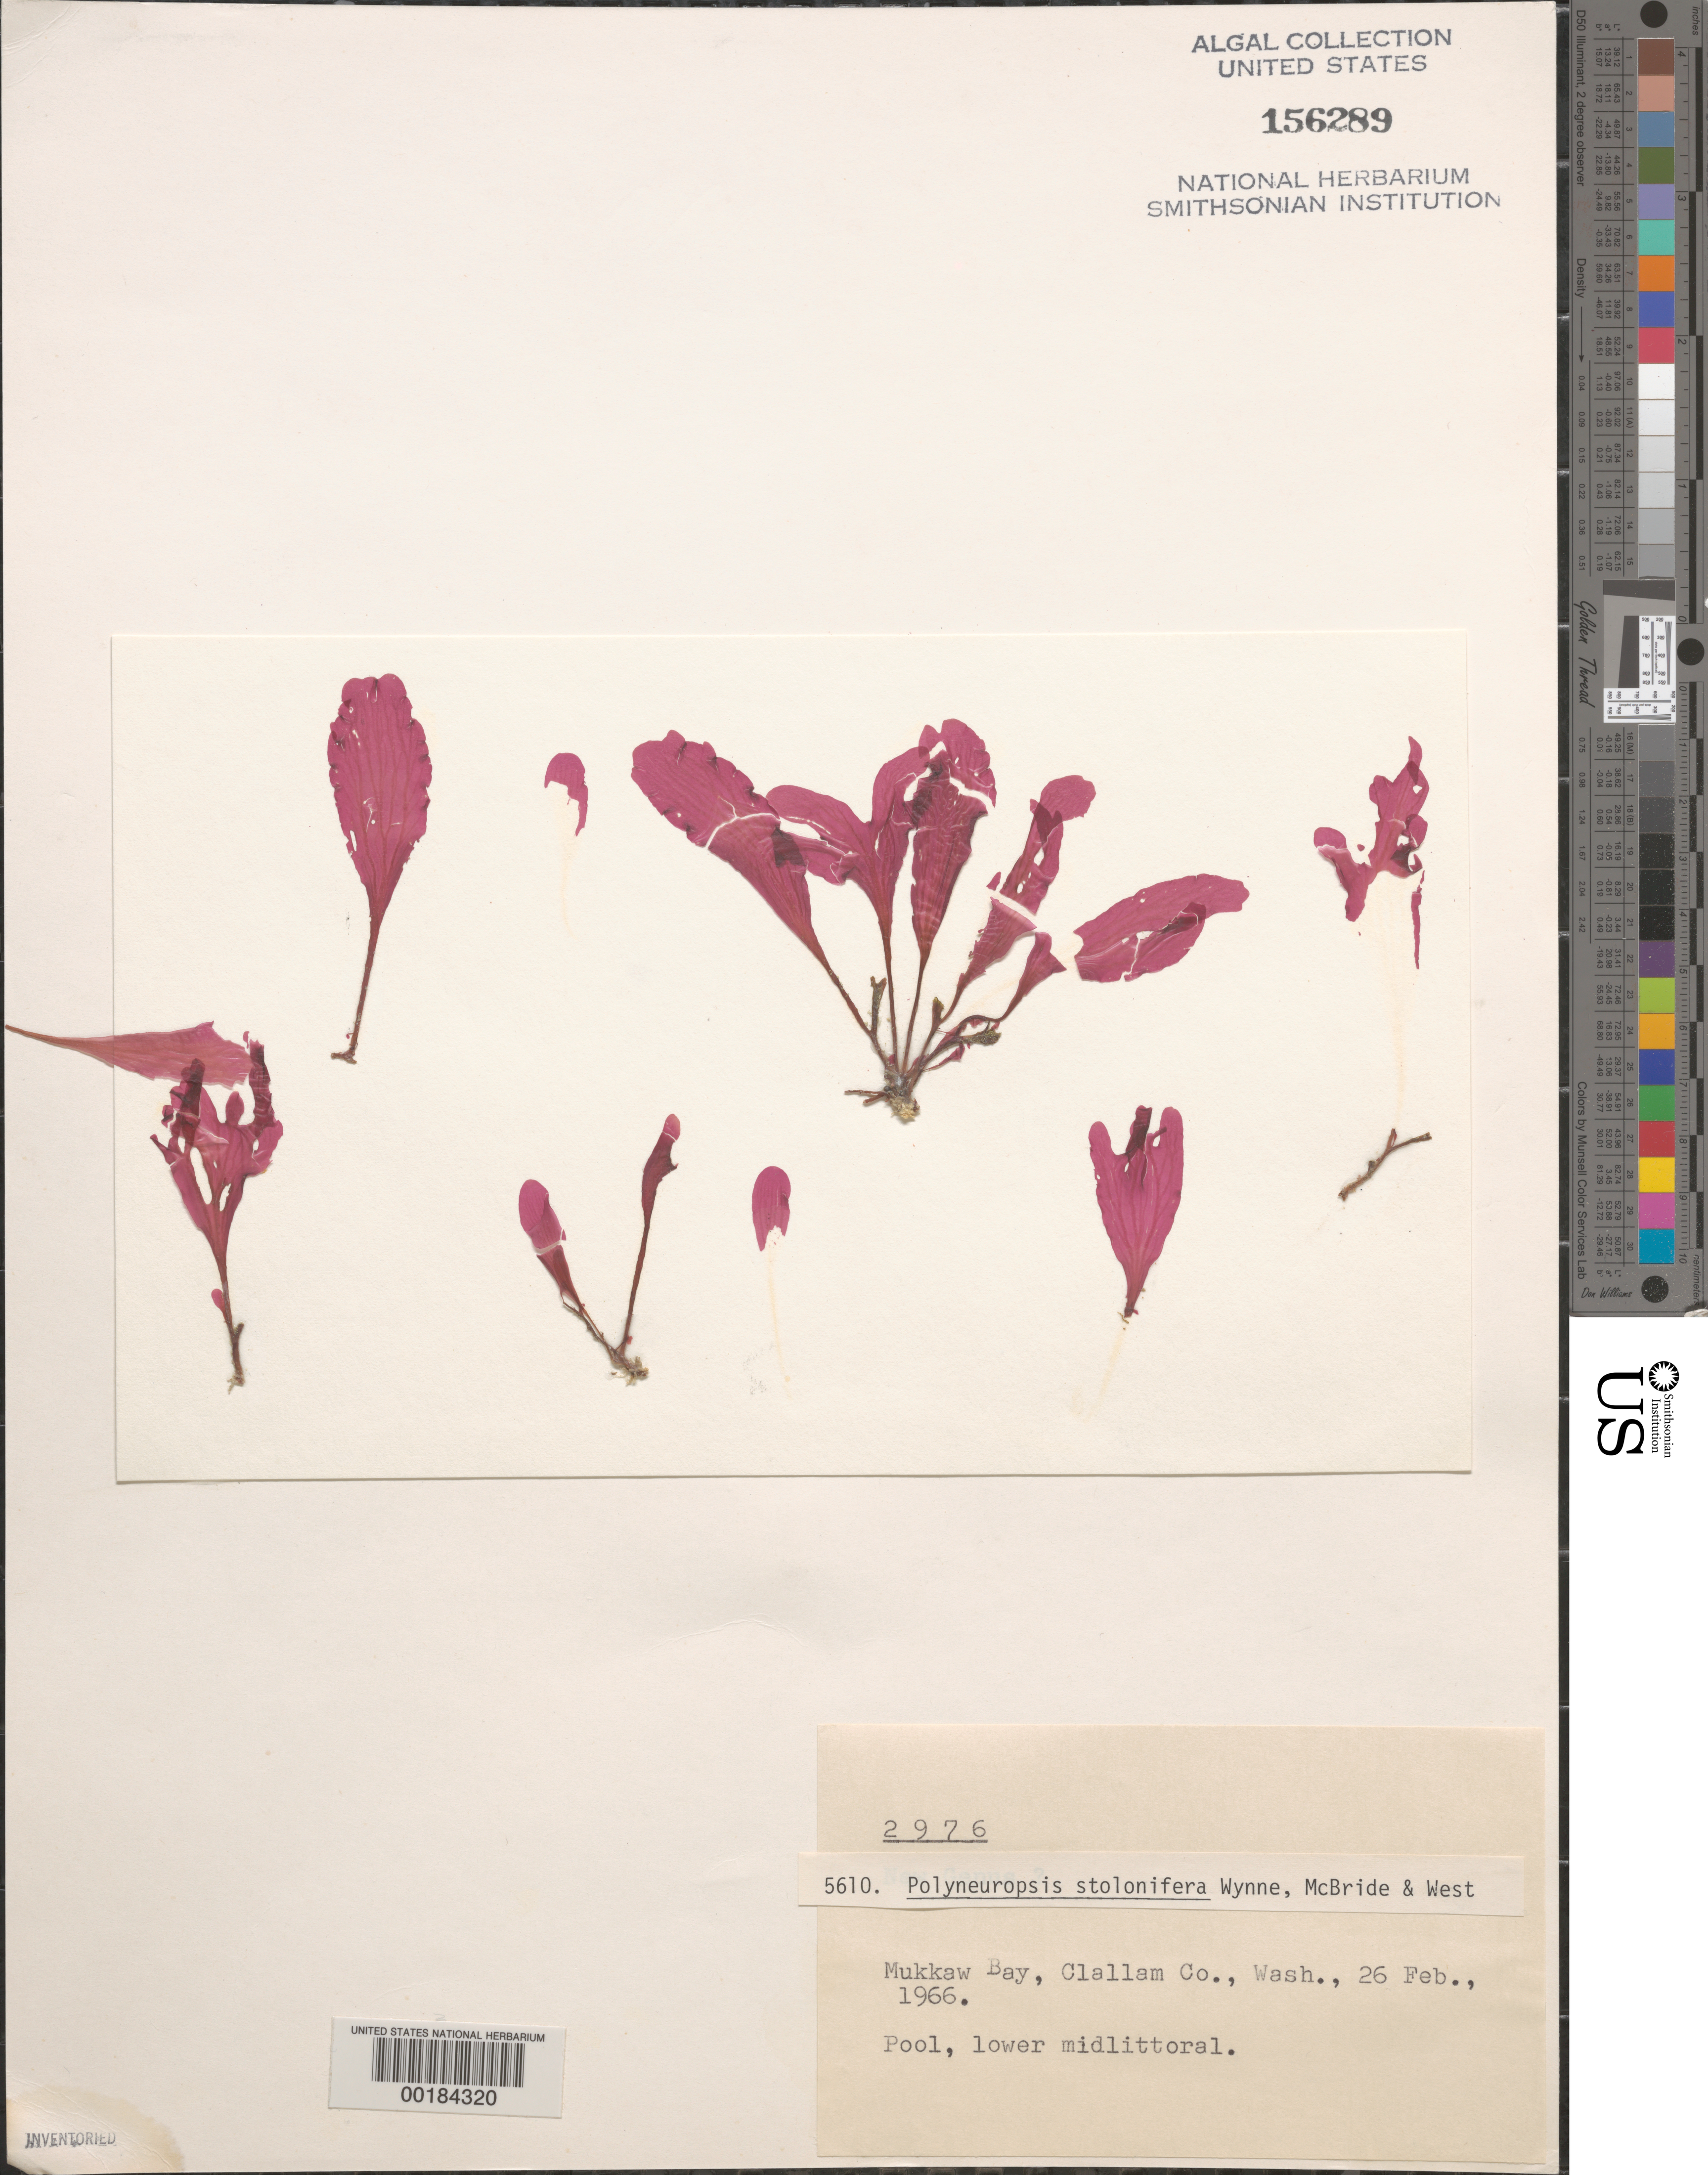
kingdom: Plantae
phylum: Rhodophyta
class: Florideophyceae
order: Ceramiales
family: Delesseriaceae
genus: Polyneuropsis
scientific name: Polyneuropsis stolonifera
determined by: Dixon, P. S.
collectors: P. S. Dixon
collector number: PSD 2976 & PSD 5610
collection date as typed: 26 Feb 1966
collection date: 1966-02-26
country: United States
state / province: Washington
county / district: Clallam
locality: Mukkaw Bay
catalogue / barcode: US 156289